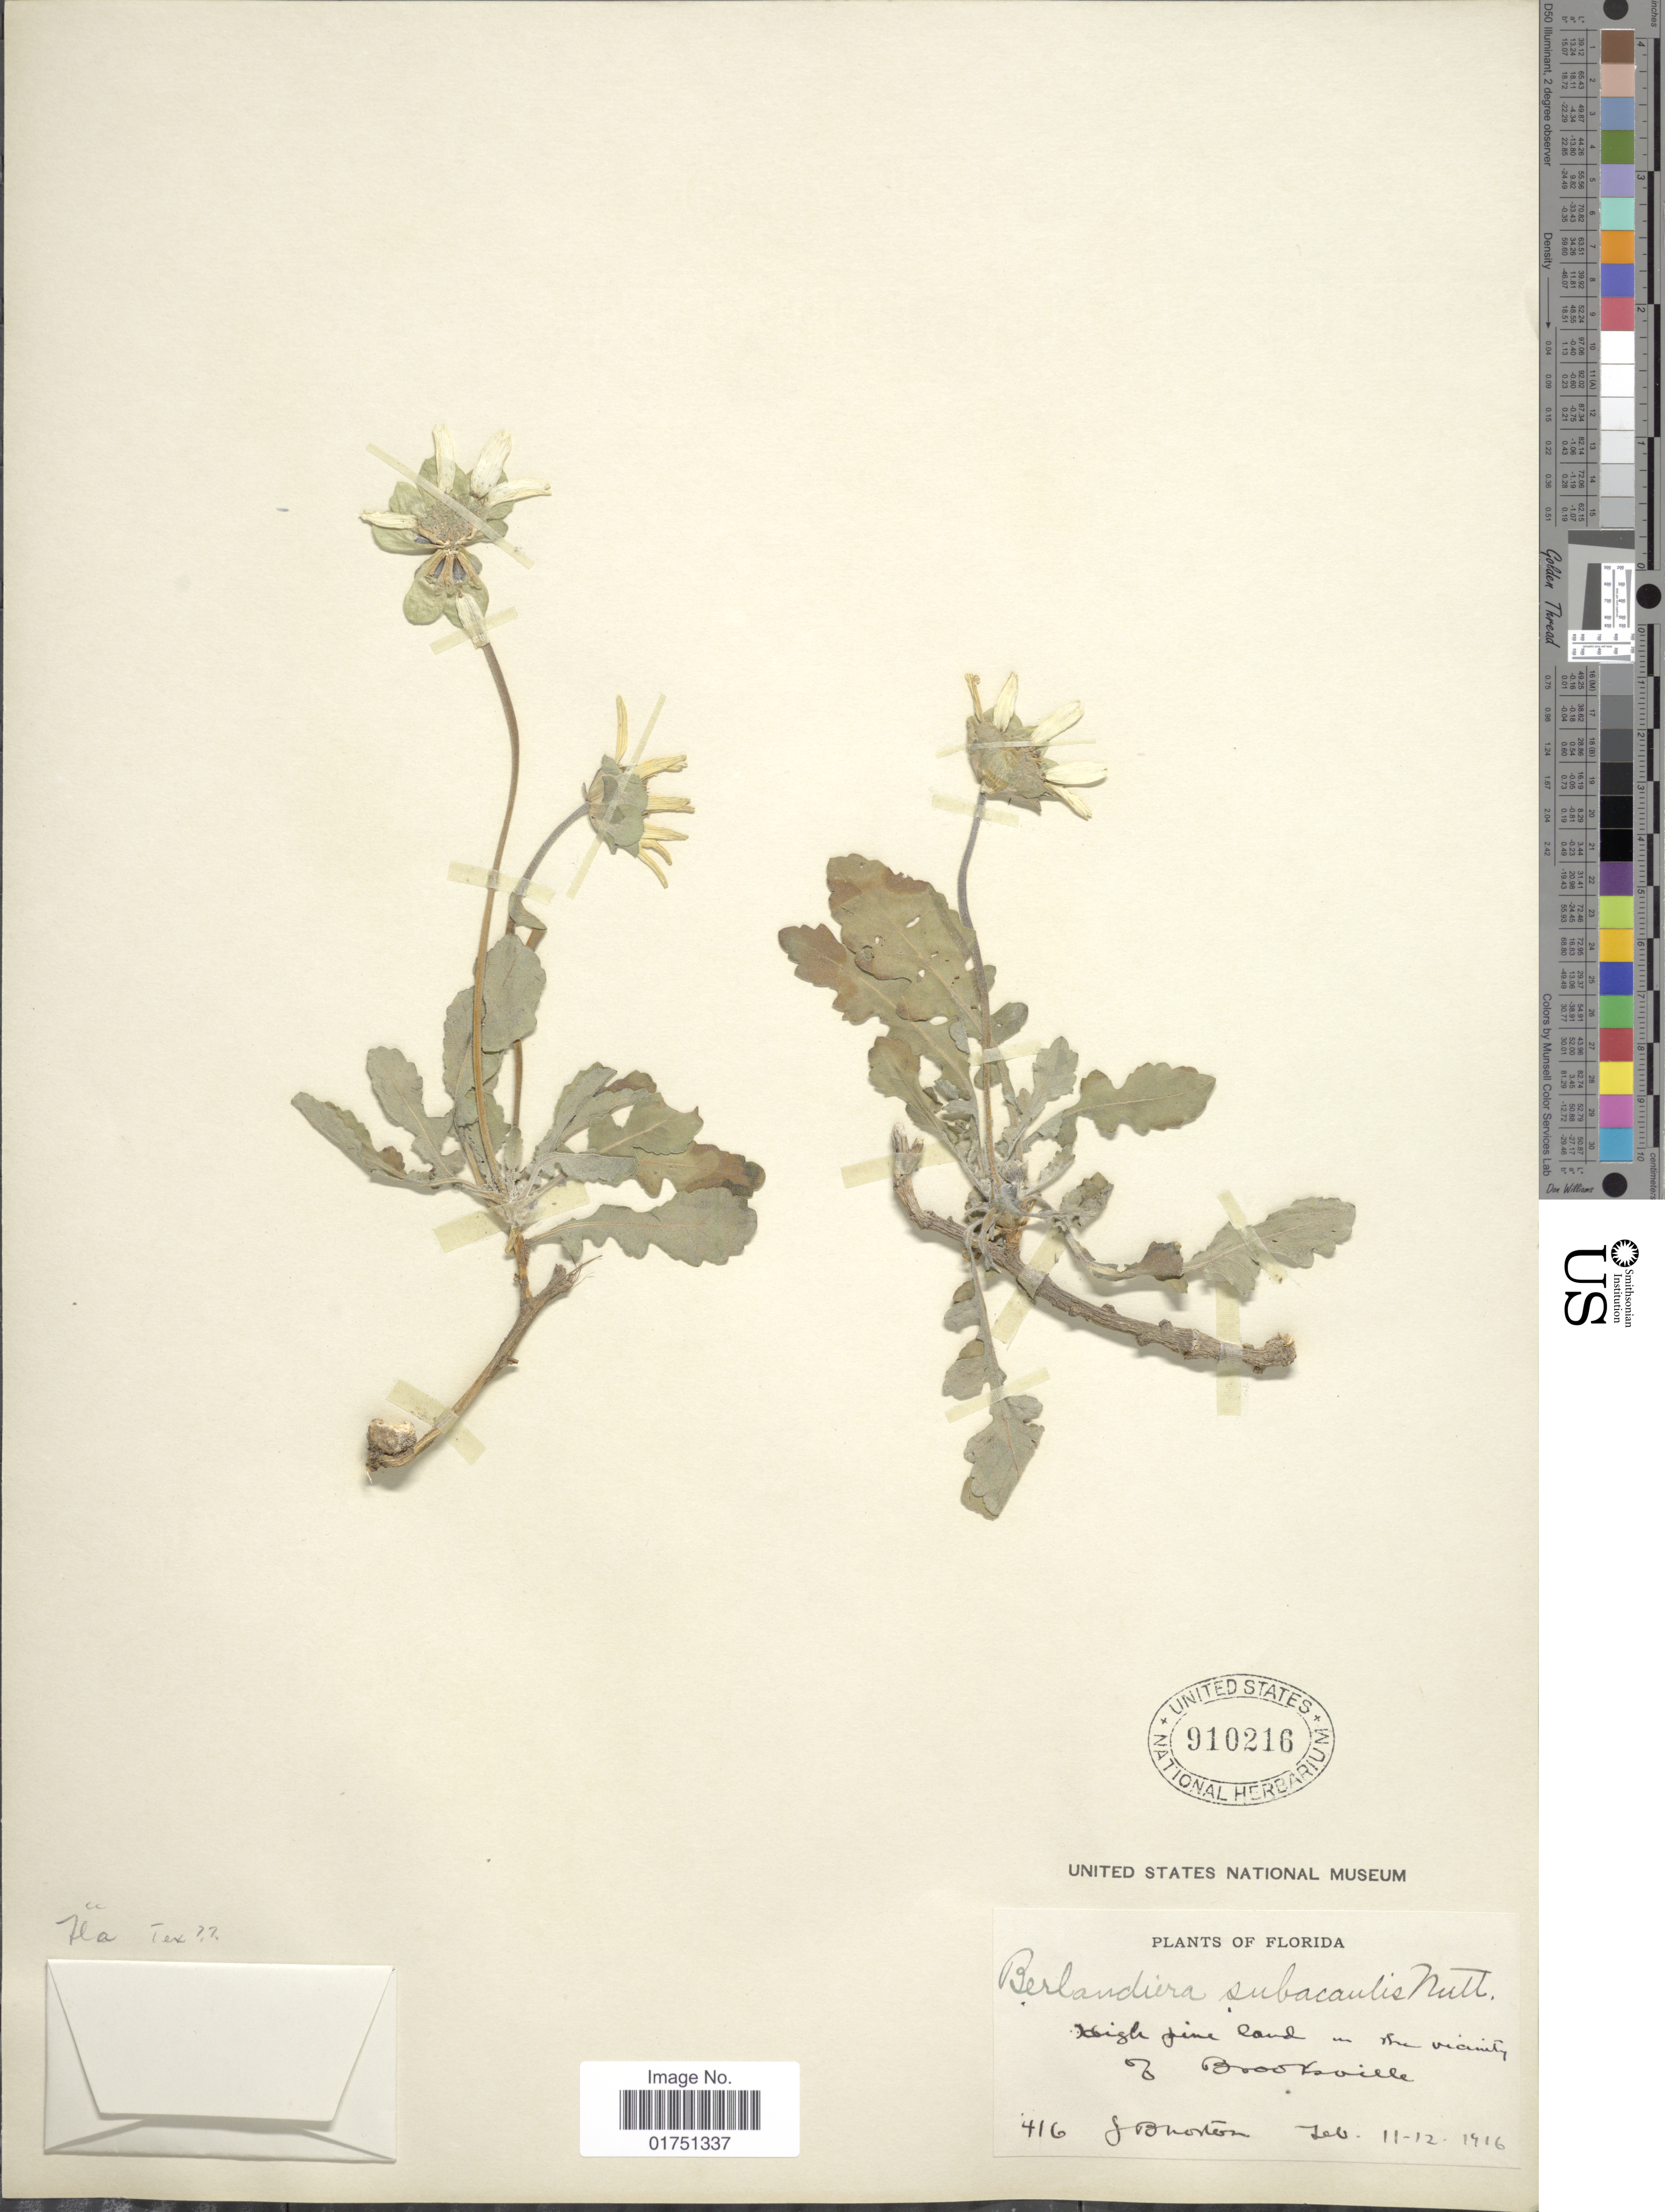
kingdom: Plantae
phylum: Tracheophyta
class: Magnoliopsida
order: Asterales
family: Asteraceae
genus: Berlandiera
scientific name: Berlandiera subacaulis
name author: Nutt.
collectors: J. B. Norton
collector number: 416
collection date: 1916-02-11/1916-02-12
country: United States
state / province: Florida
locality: High pine land in the vicinity of Brooksville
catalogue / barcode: US 910216